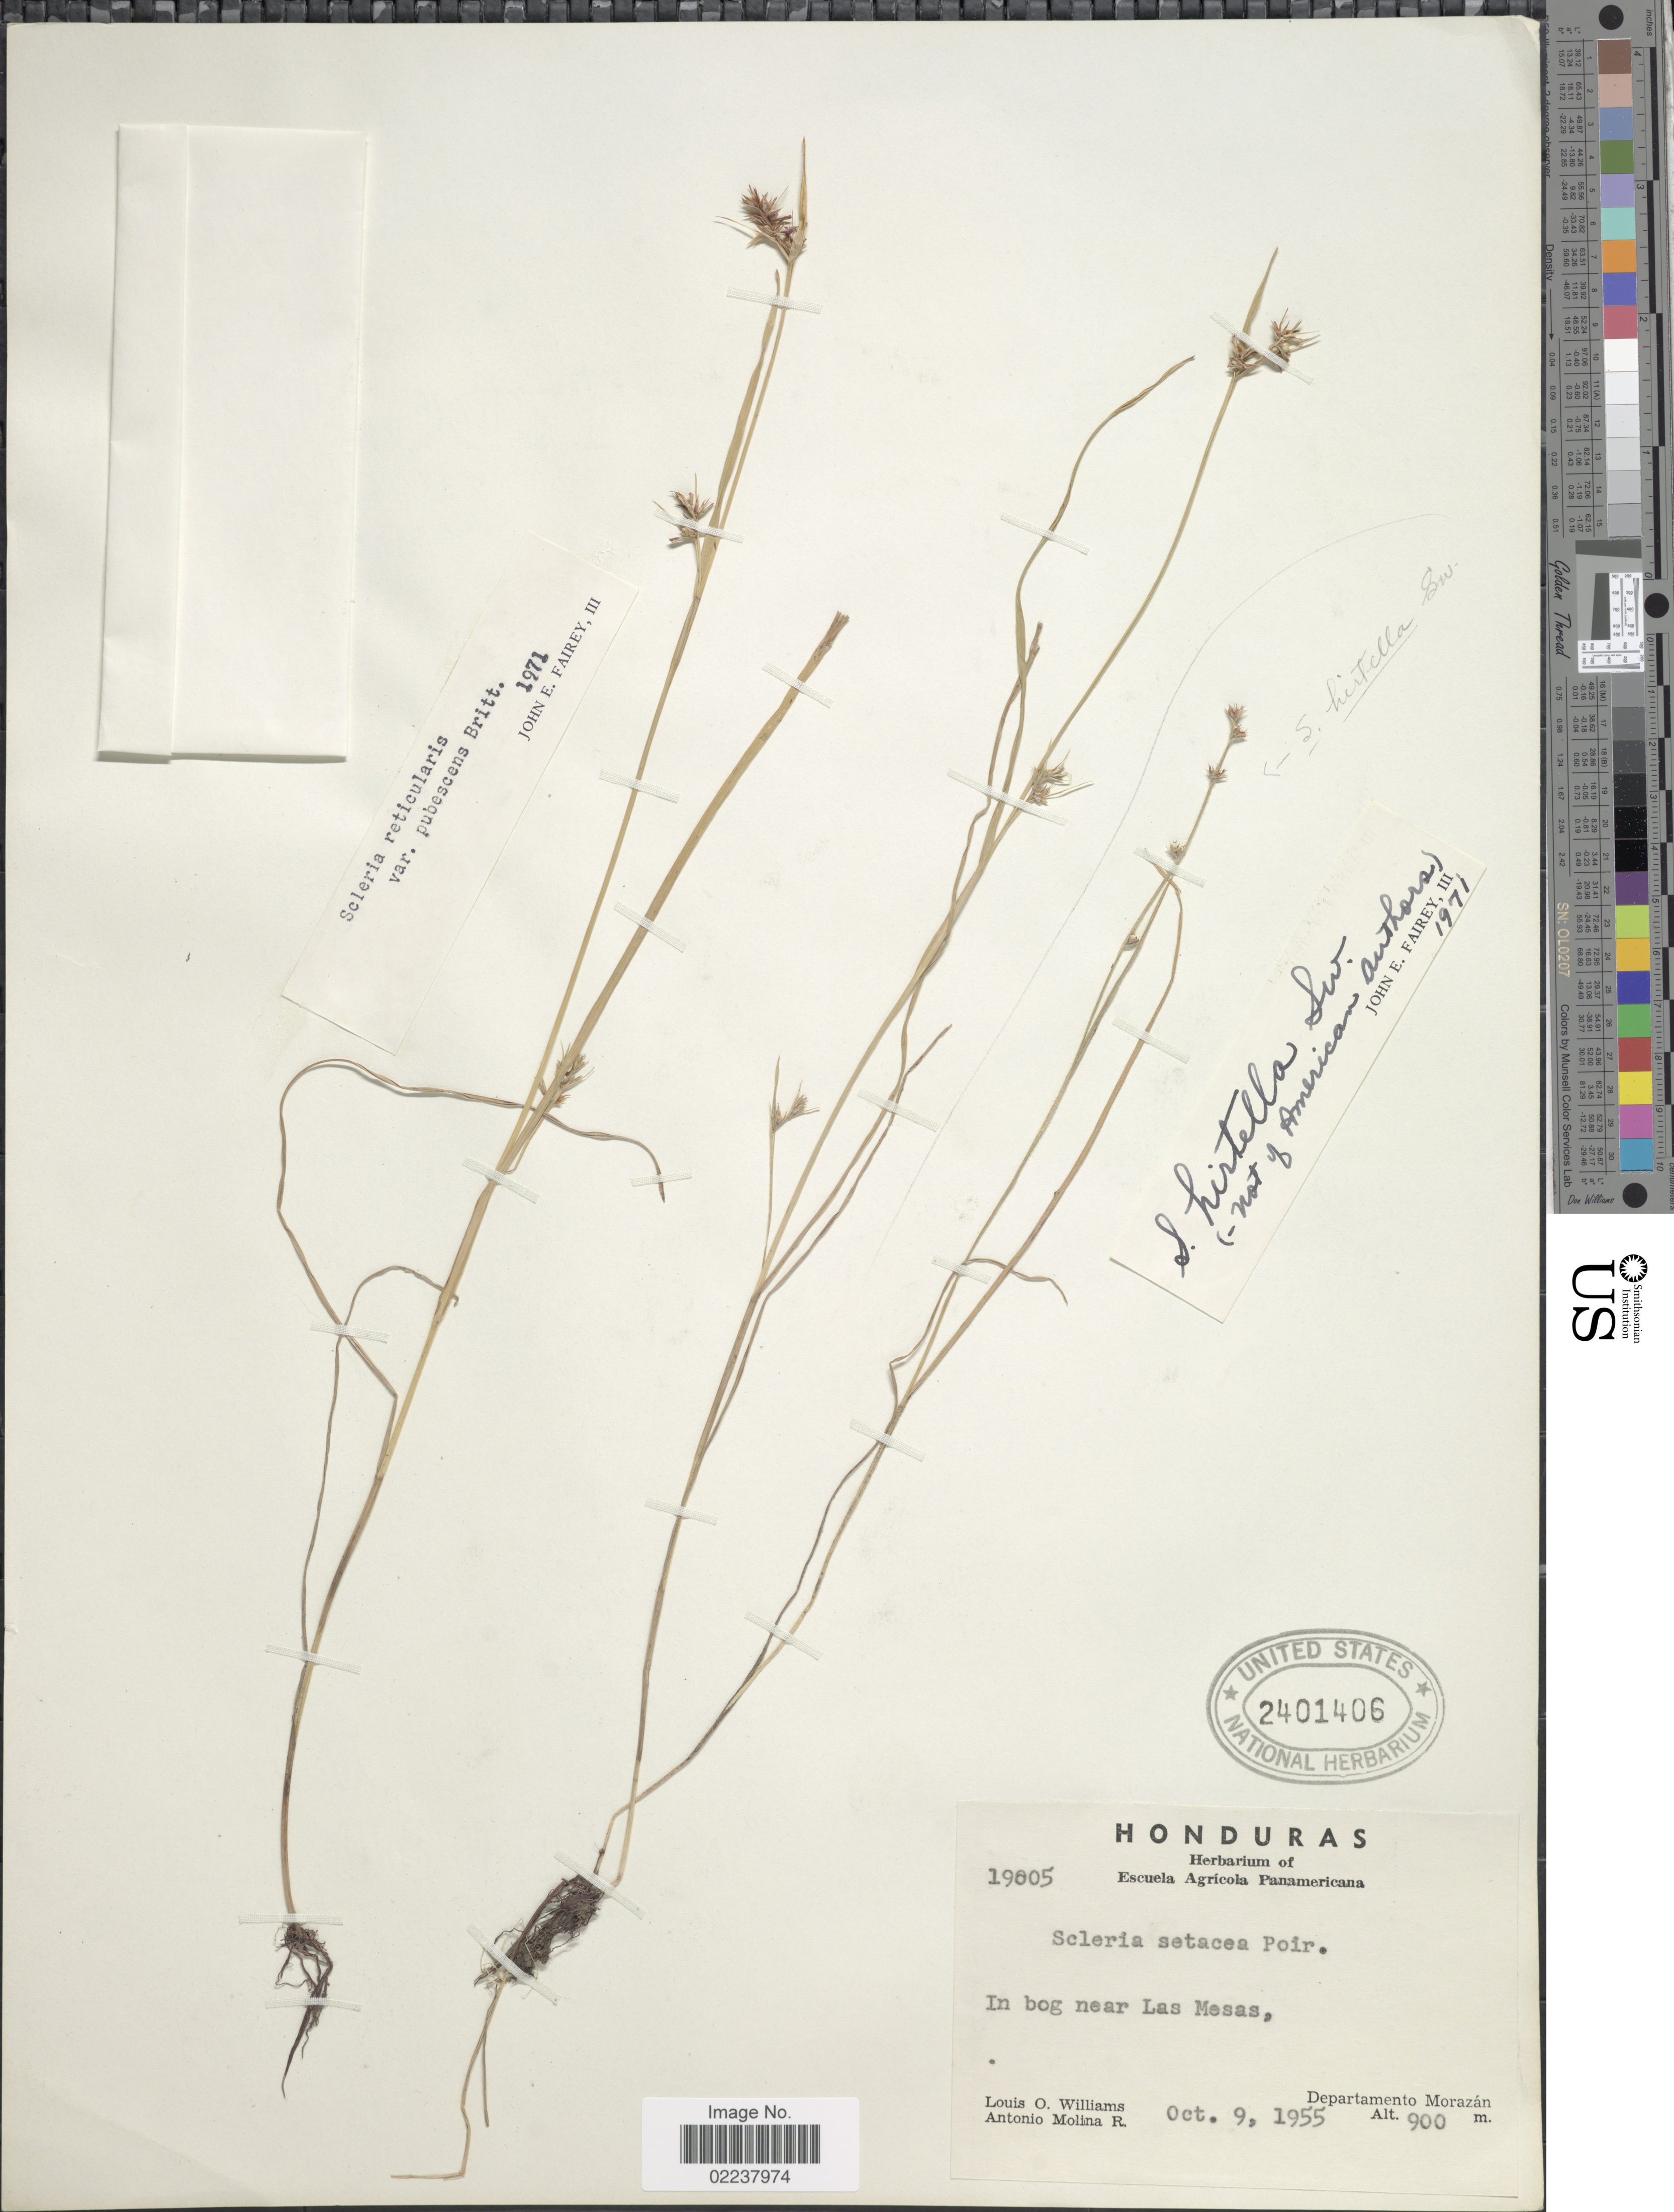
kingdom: Plantae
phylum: Tracheophyta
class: Liliopsida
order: Poales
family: Cyperaceae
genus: Scleria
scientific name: Scleria hirtella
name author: Sw.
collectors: L. O. Williams & A. Molina R.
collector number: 19005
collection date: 1955-10-09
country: Honduras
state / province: Fco. Morazán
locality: In bog near Las Mesas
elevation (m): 900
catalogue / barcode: US 2401406